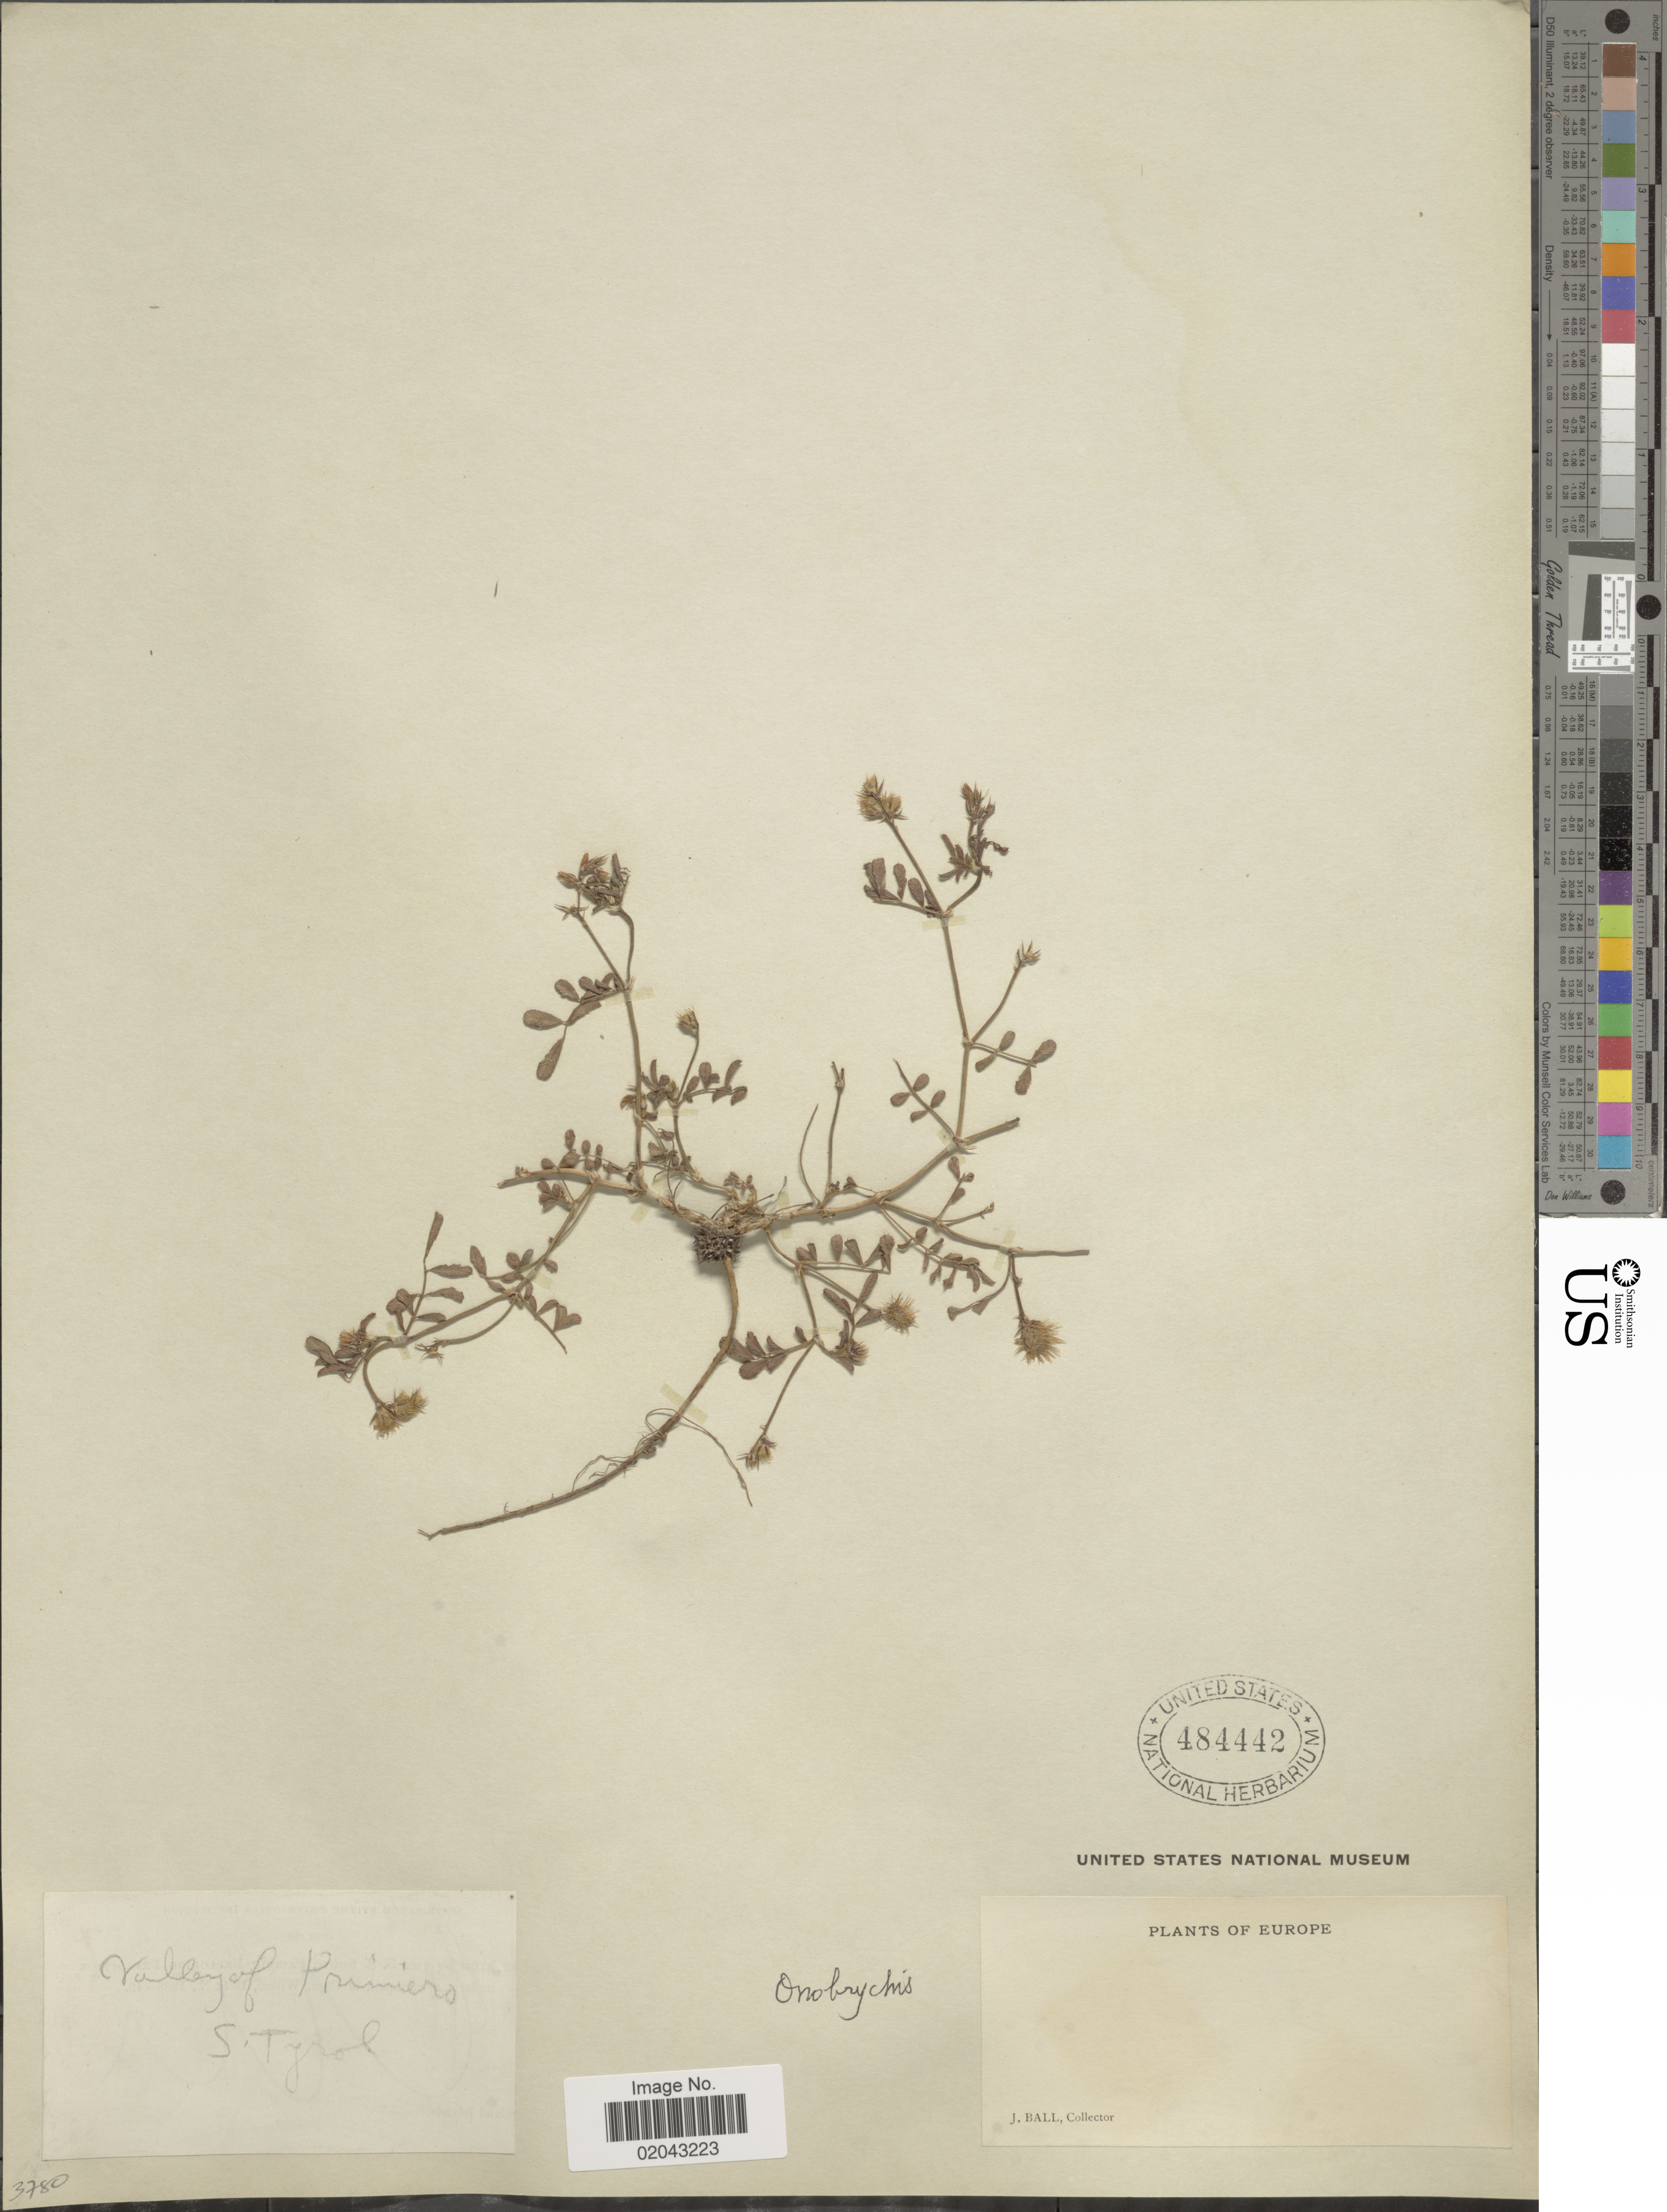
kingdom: Plantae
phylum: Tracheophyta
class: Magnoliopsida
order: Fabales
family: Fabaceae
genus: Onobrychis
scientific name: Onobrychis sp.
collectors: J. Ball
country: Italy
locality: Europe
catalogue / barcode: US 484442